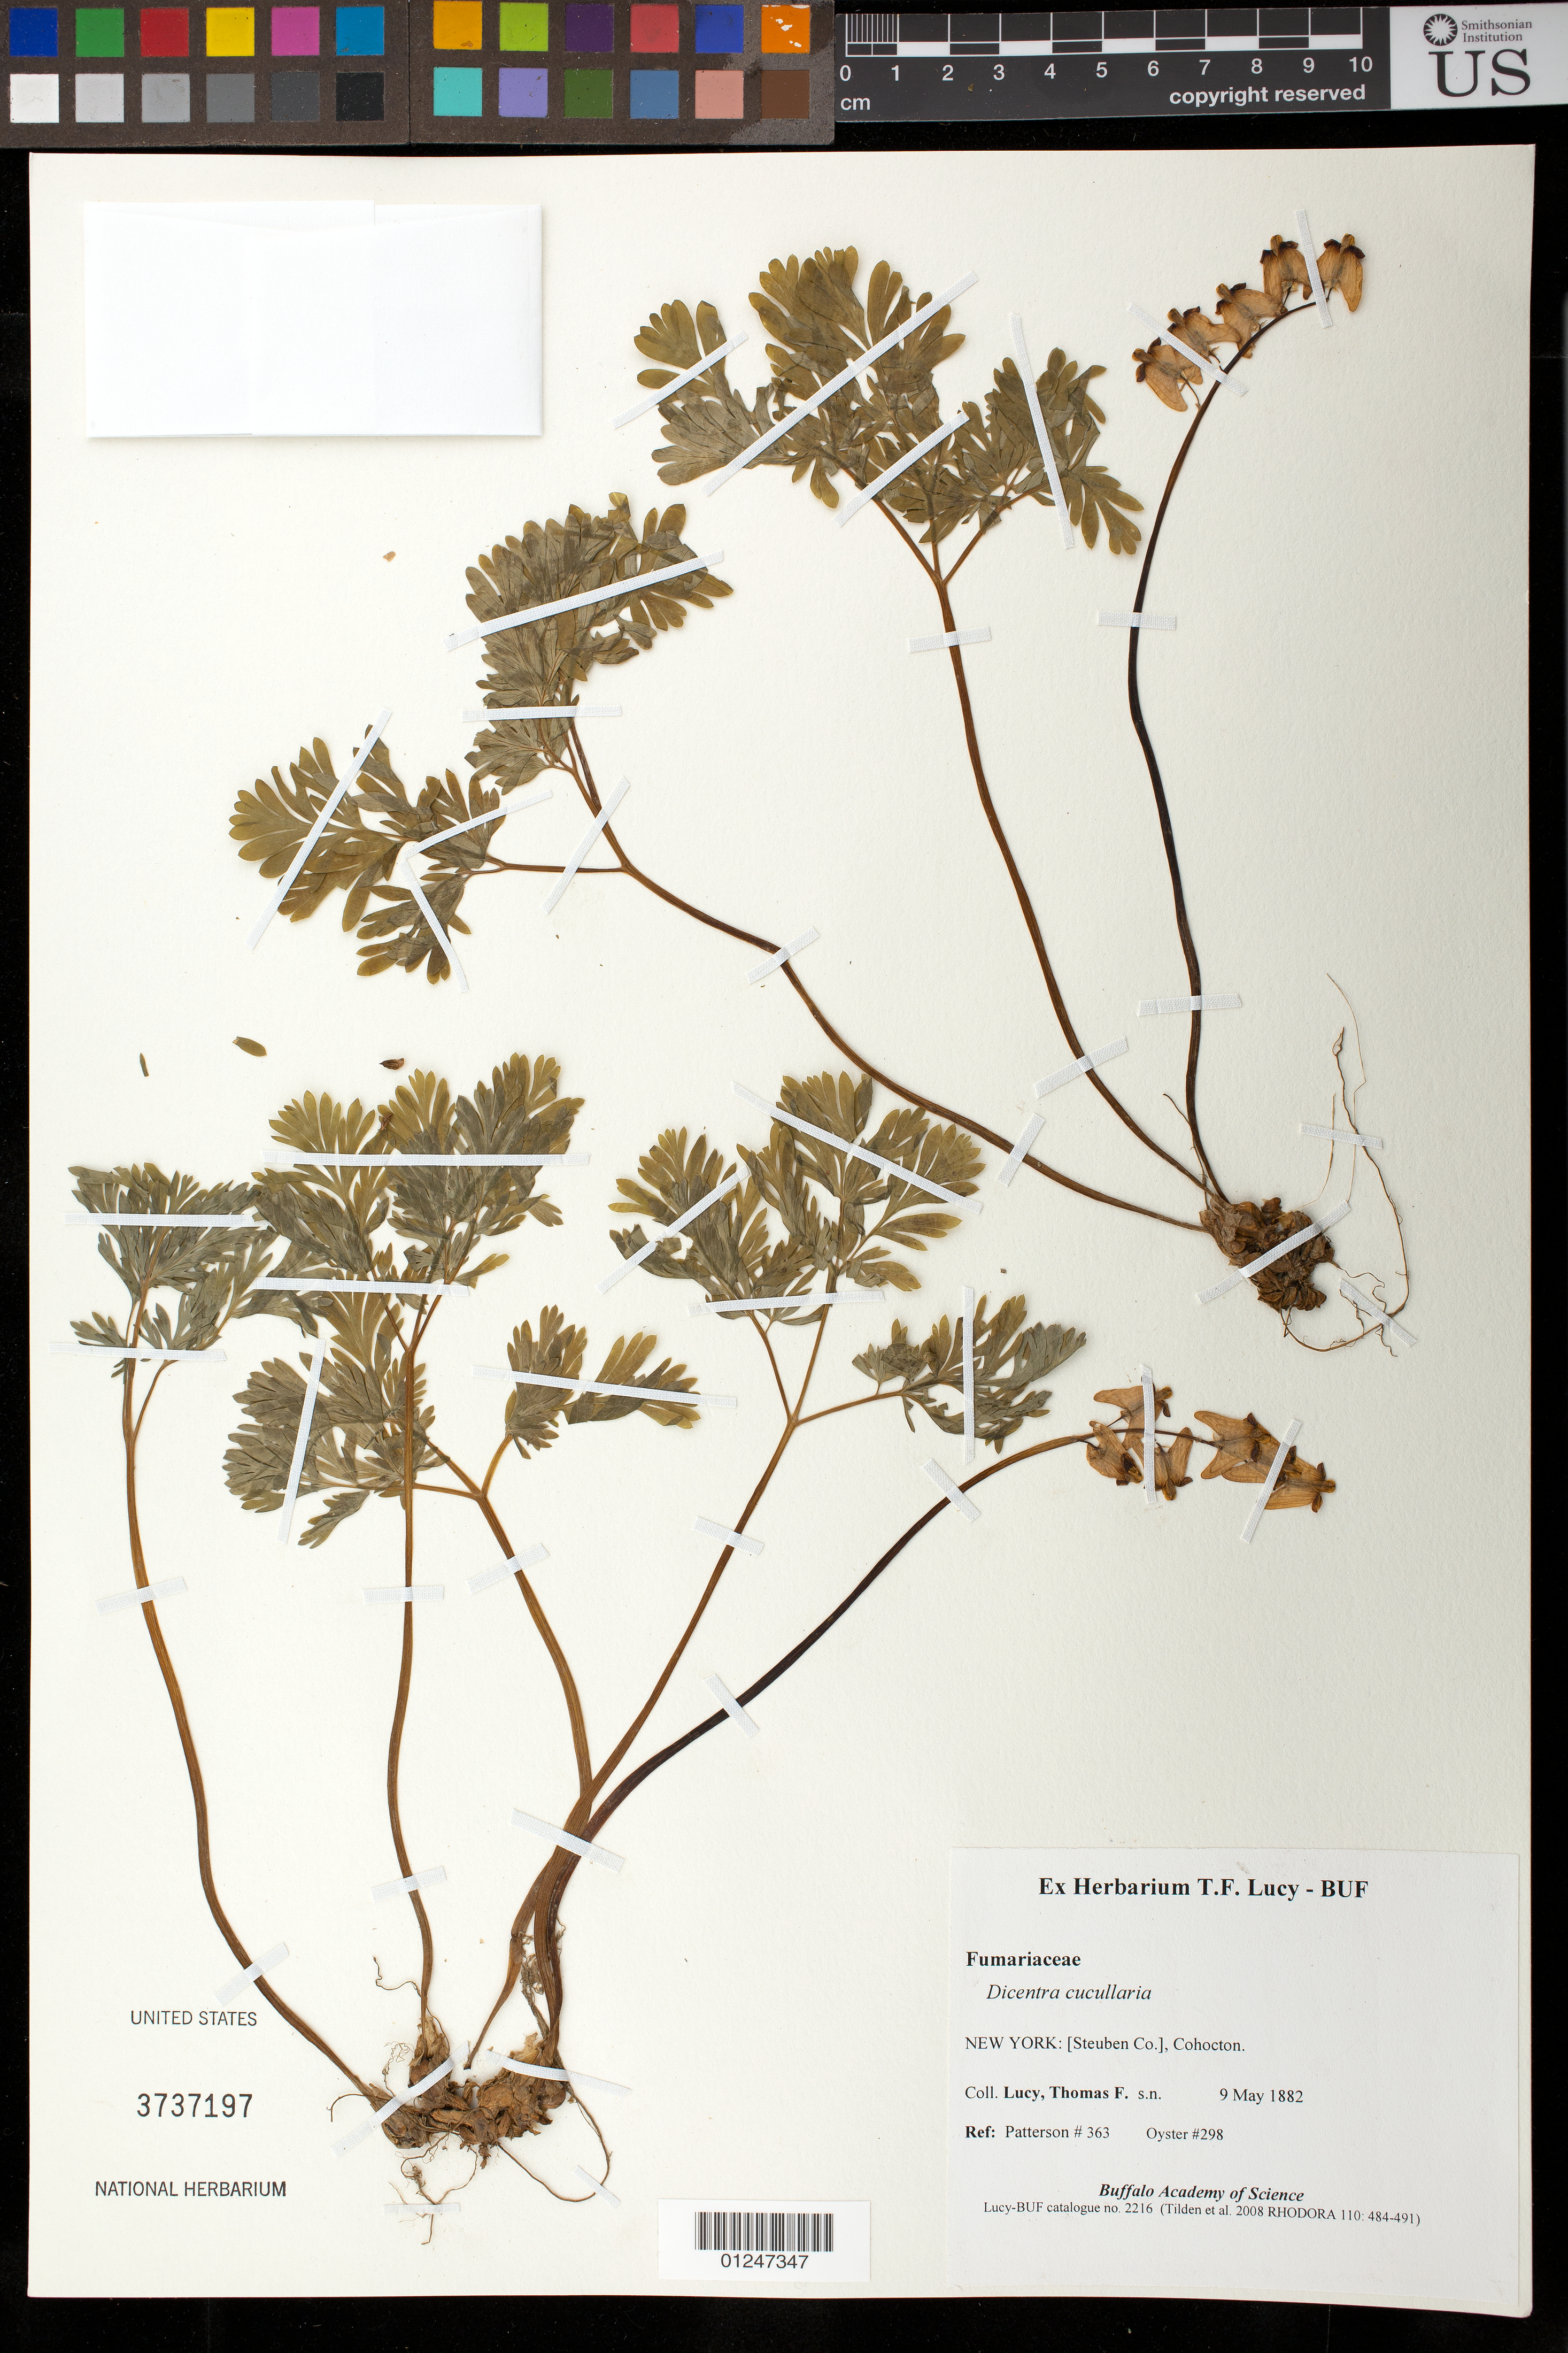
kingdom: Plantae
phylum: Tracheophyta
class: Magnoliopsida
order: Ranunculales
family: Papaveraceae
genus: Dicentra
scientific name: Dicentra cucullaria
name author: (L.) Bernh.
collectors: T. Lucy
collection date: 1882-05-09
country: United States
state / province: New York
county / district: Steuben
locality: Cohocton.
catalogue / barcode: US 3737197